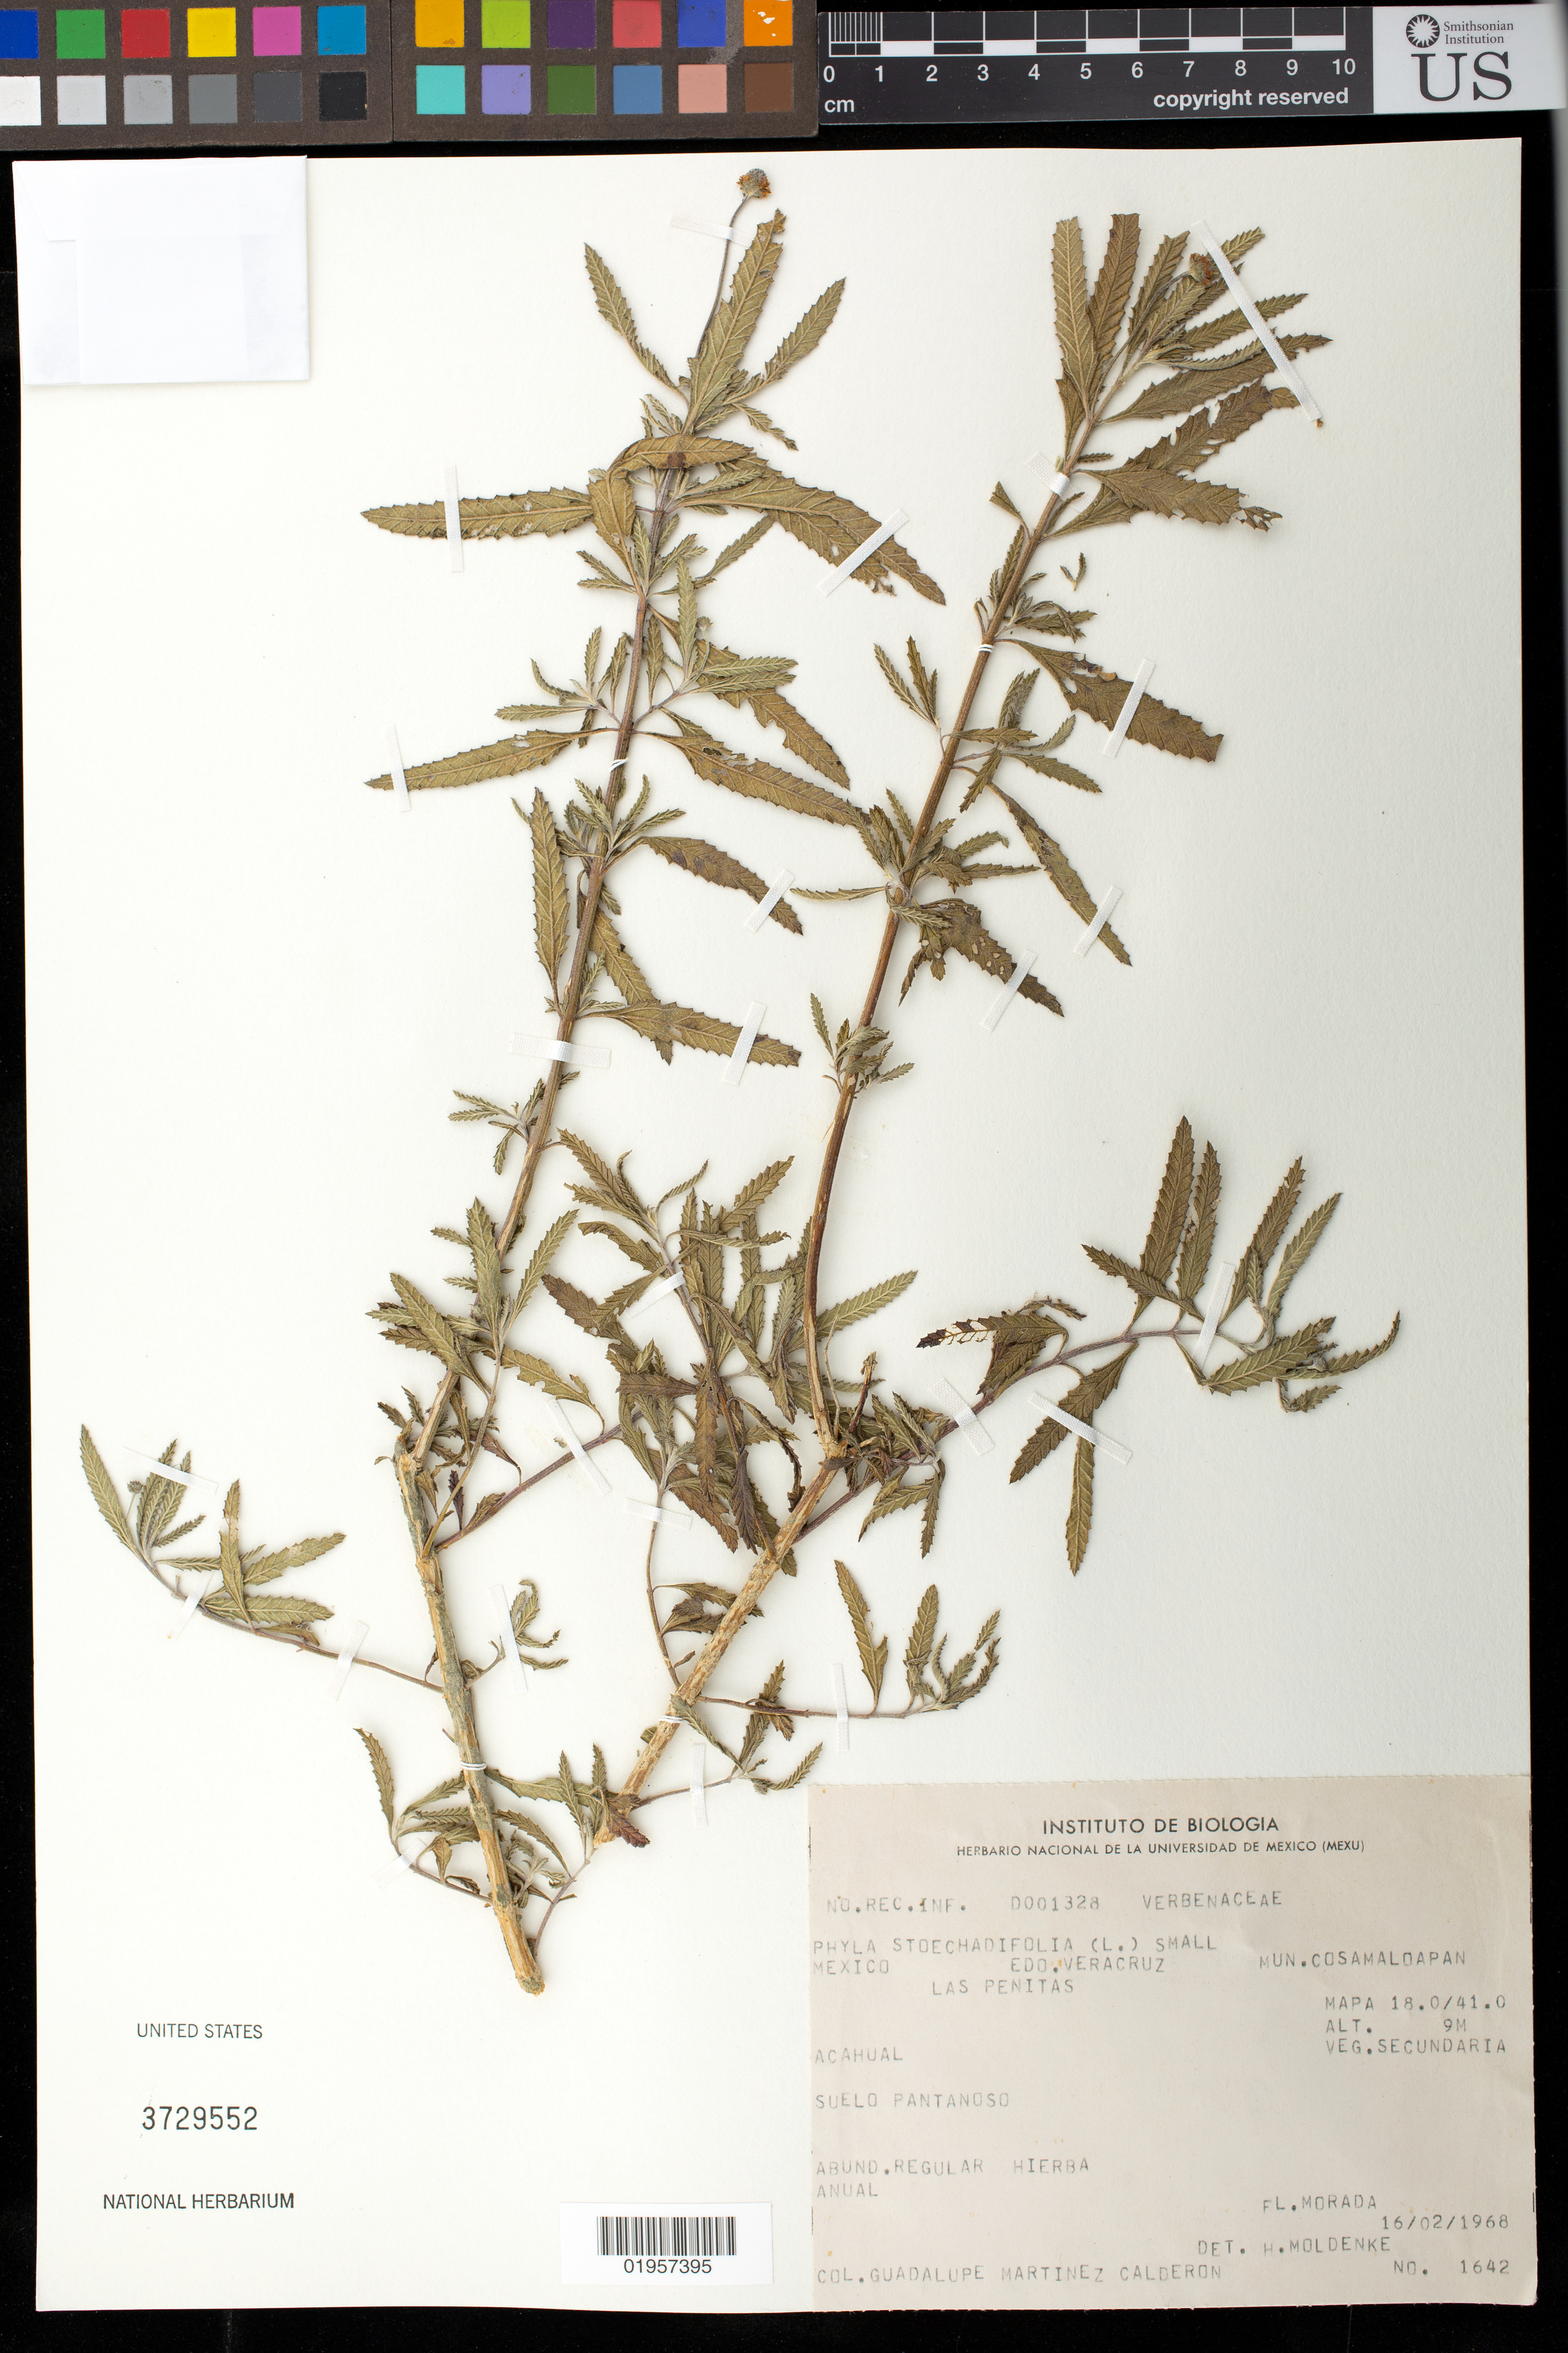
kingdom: Plantae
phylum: Tracheophyta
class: Magnoliopsida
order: Lamiales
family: Verbenaceae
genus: Lippia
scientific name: Lippia stoechadifolia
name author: (L.) Kunth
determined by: Strong, Mark T., (BOT), Smithsonian Institution - National Museum of Natural History (UNITED STATES)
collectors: G. Martínez Calderón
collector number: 1642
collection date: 1968-02-16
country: Mexico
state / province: Veracruz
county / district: Cosamaloapan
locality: Las Penitas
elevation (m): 9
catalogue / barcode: US 3729552